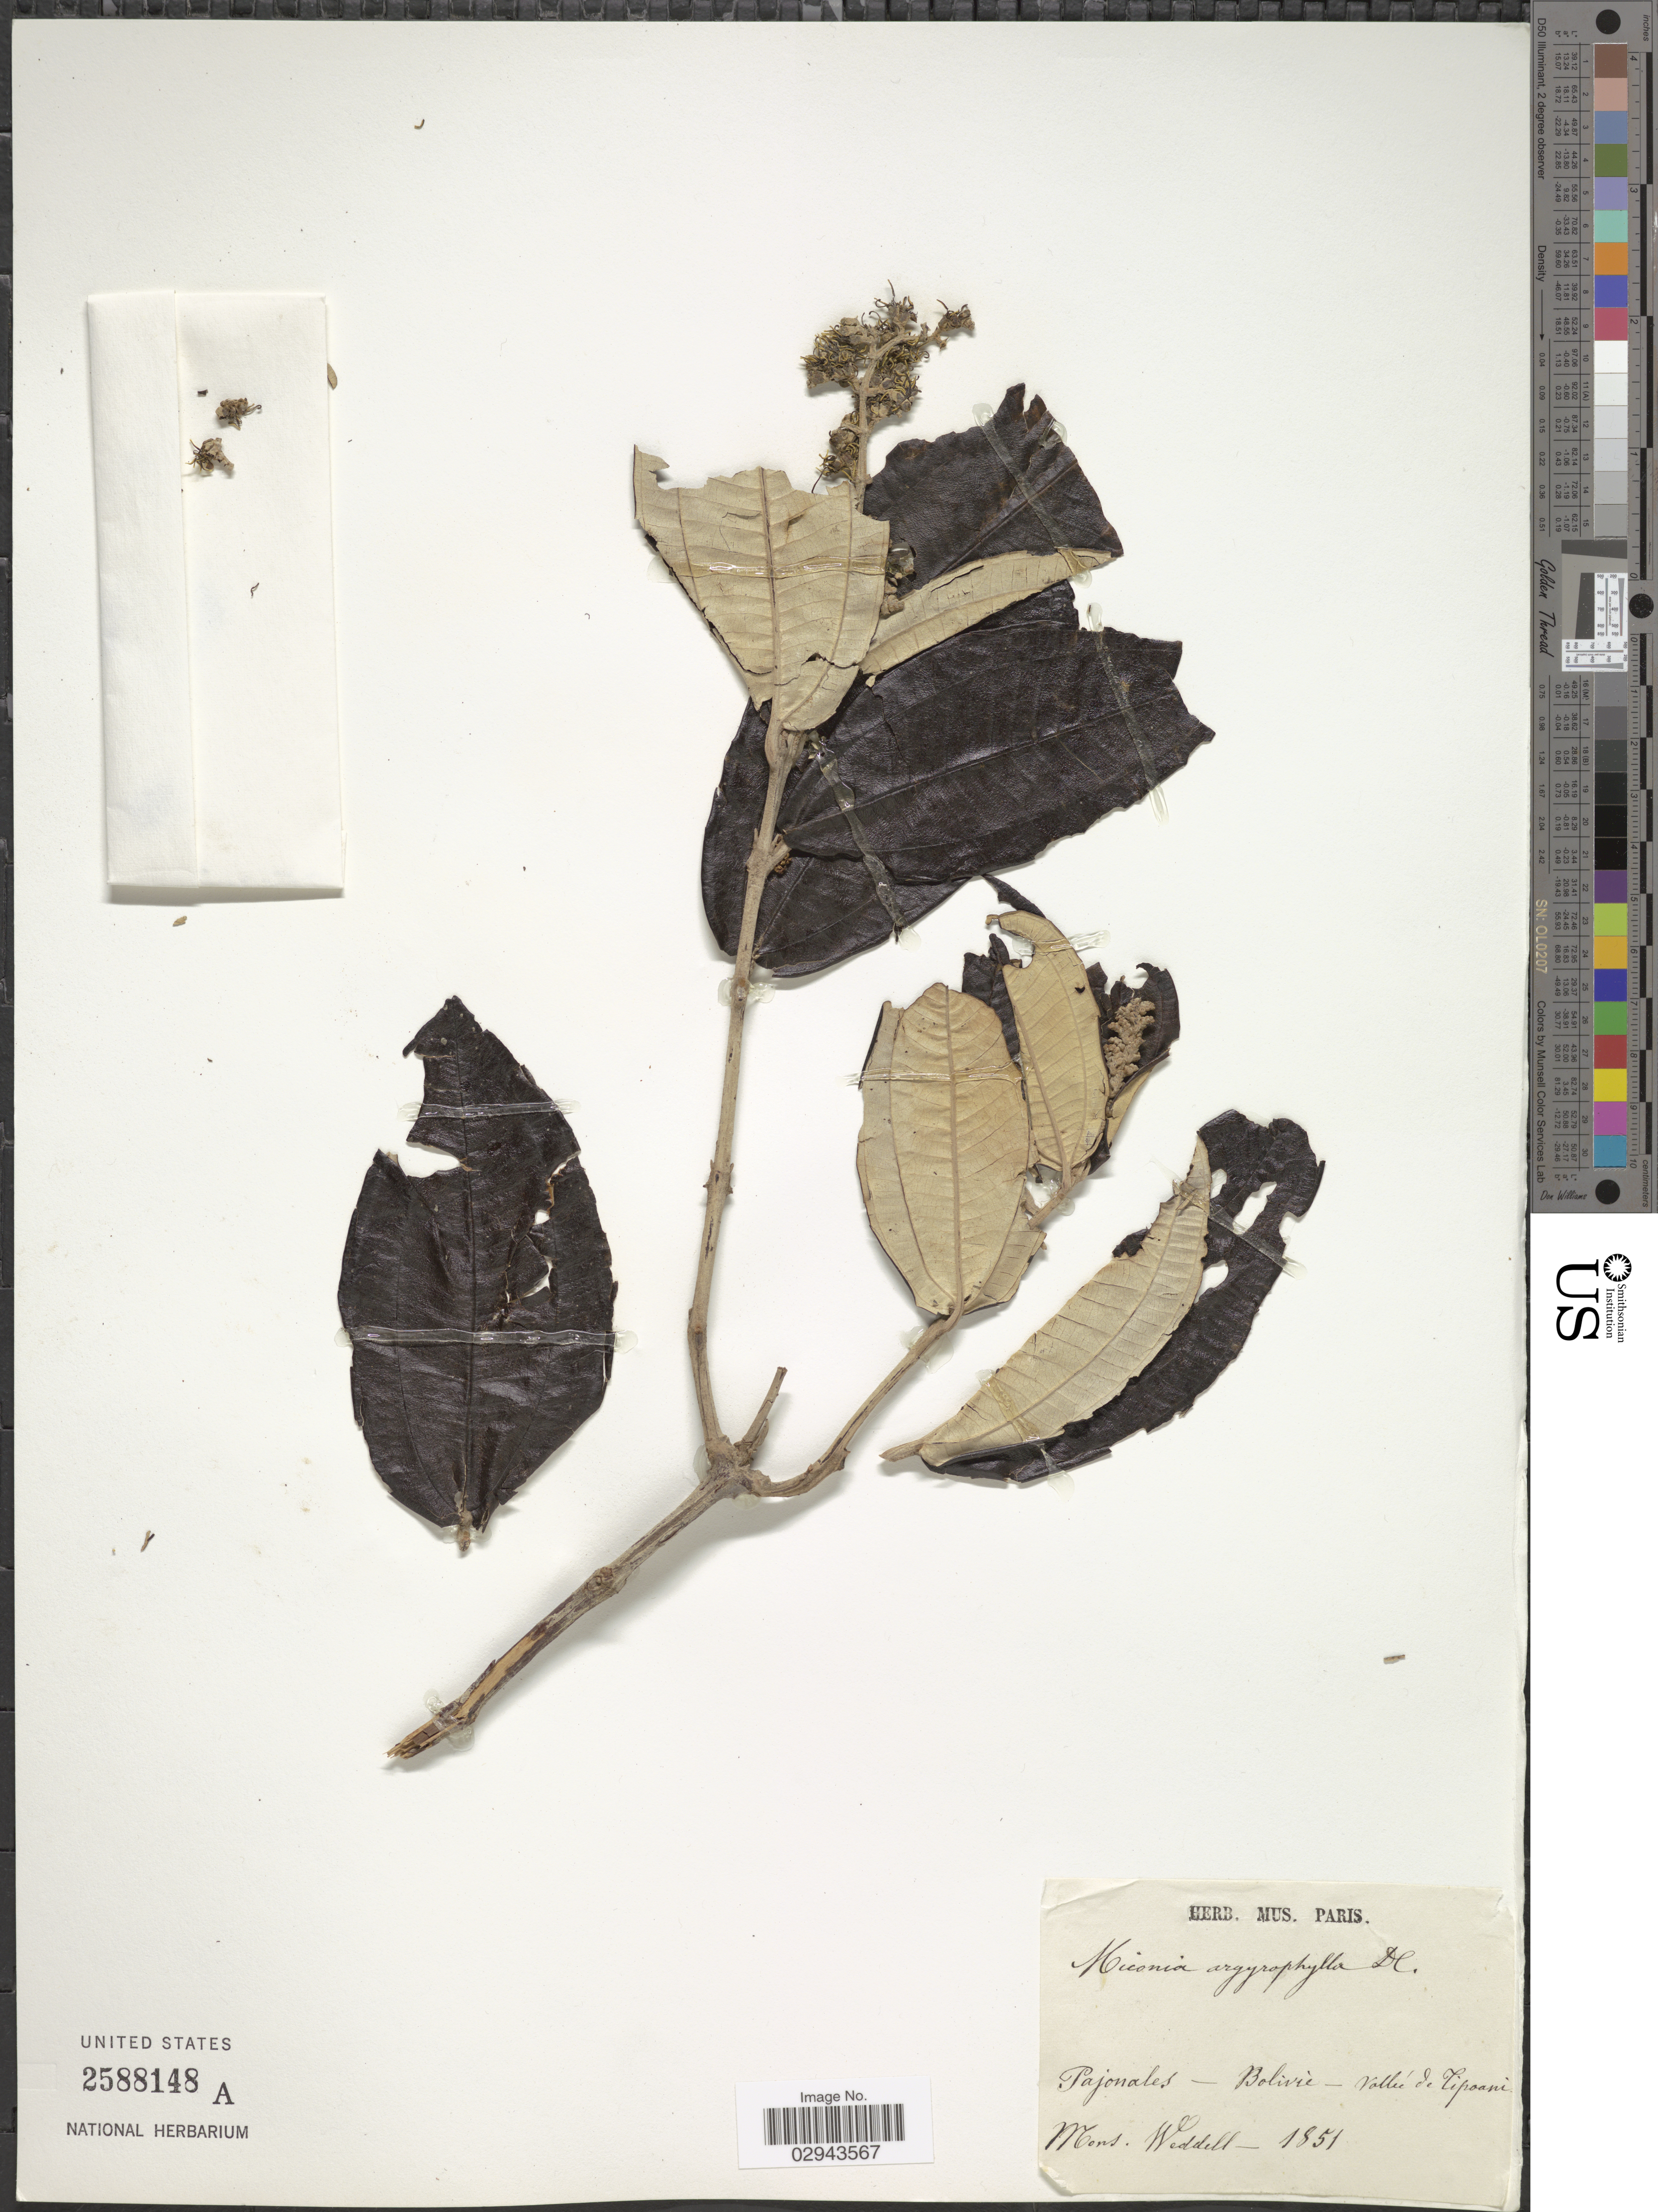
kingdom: Plantae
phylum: Tracheophyta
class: Magnoliopsida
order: Myrtales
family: Melastomataceae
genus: Miconia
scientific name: Miconia stenostachya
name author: DC.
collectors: M. Weddel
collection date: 1851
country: Bolivia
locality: Pajonales - Bolivie - vallée de Tipoani.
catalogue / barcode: US 2588148A